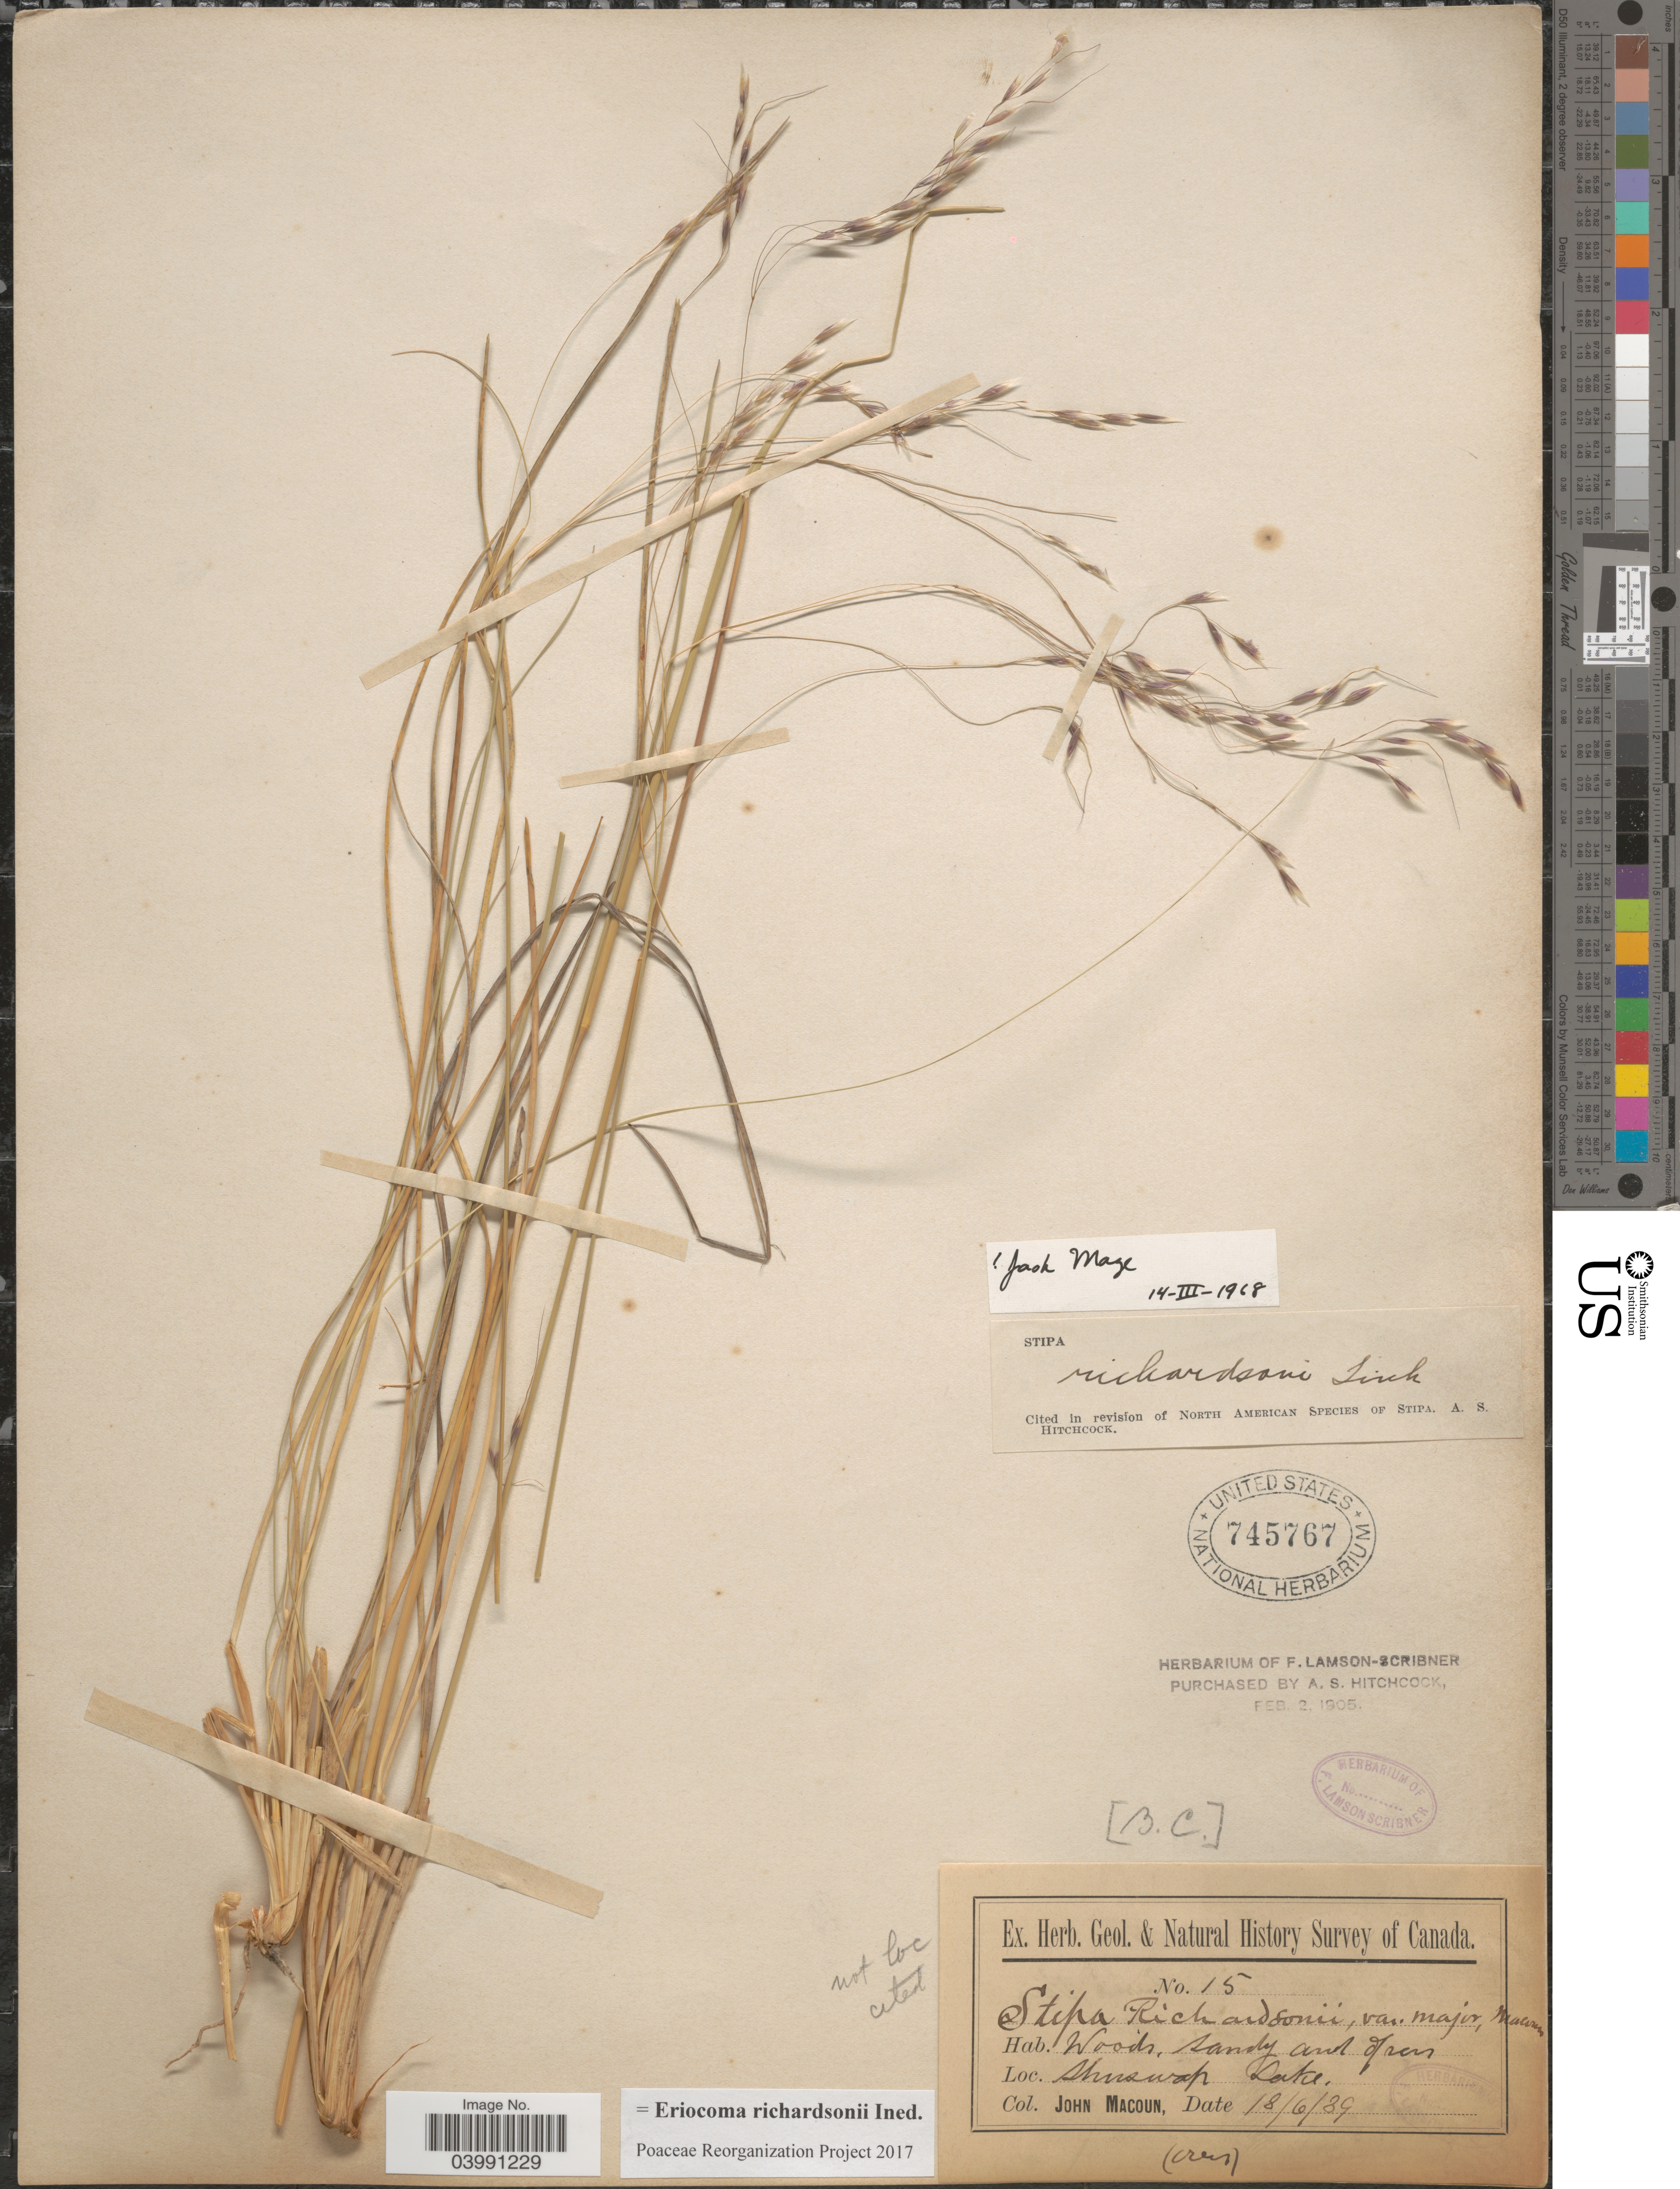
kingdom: Plantae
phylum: Tracheophyta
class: Liliopsida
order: Poales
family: Poaceae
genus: Eriocoma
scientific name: Eriocoma richardsonii ined.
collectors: J. Macoun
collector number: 15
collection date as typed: Transcribed d/m/y: 18/6/39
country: Canada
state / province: British Columbia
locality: Shuswap Lake.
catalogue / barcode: US 745767